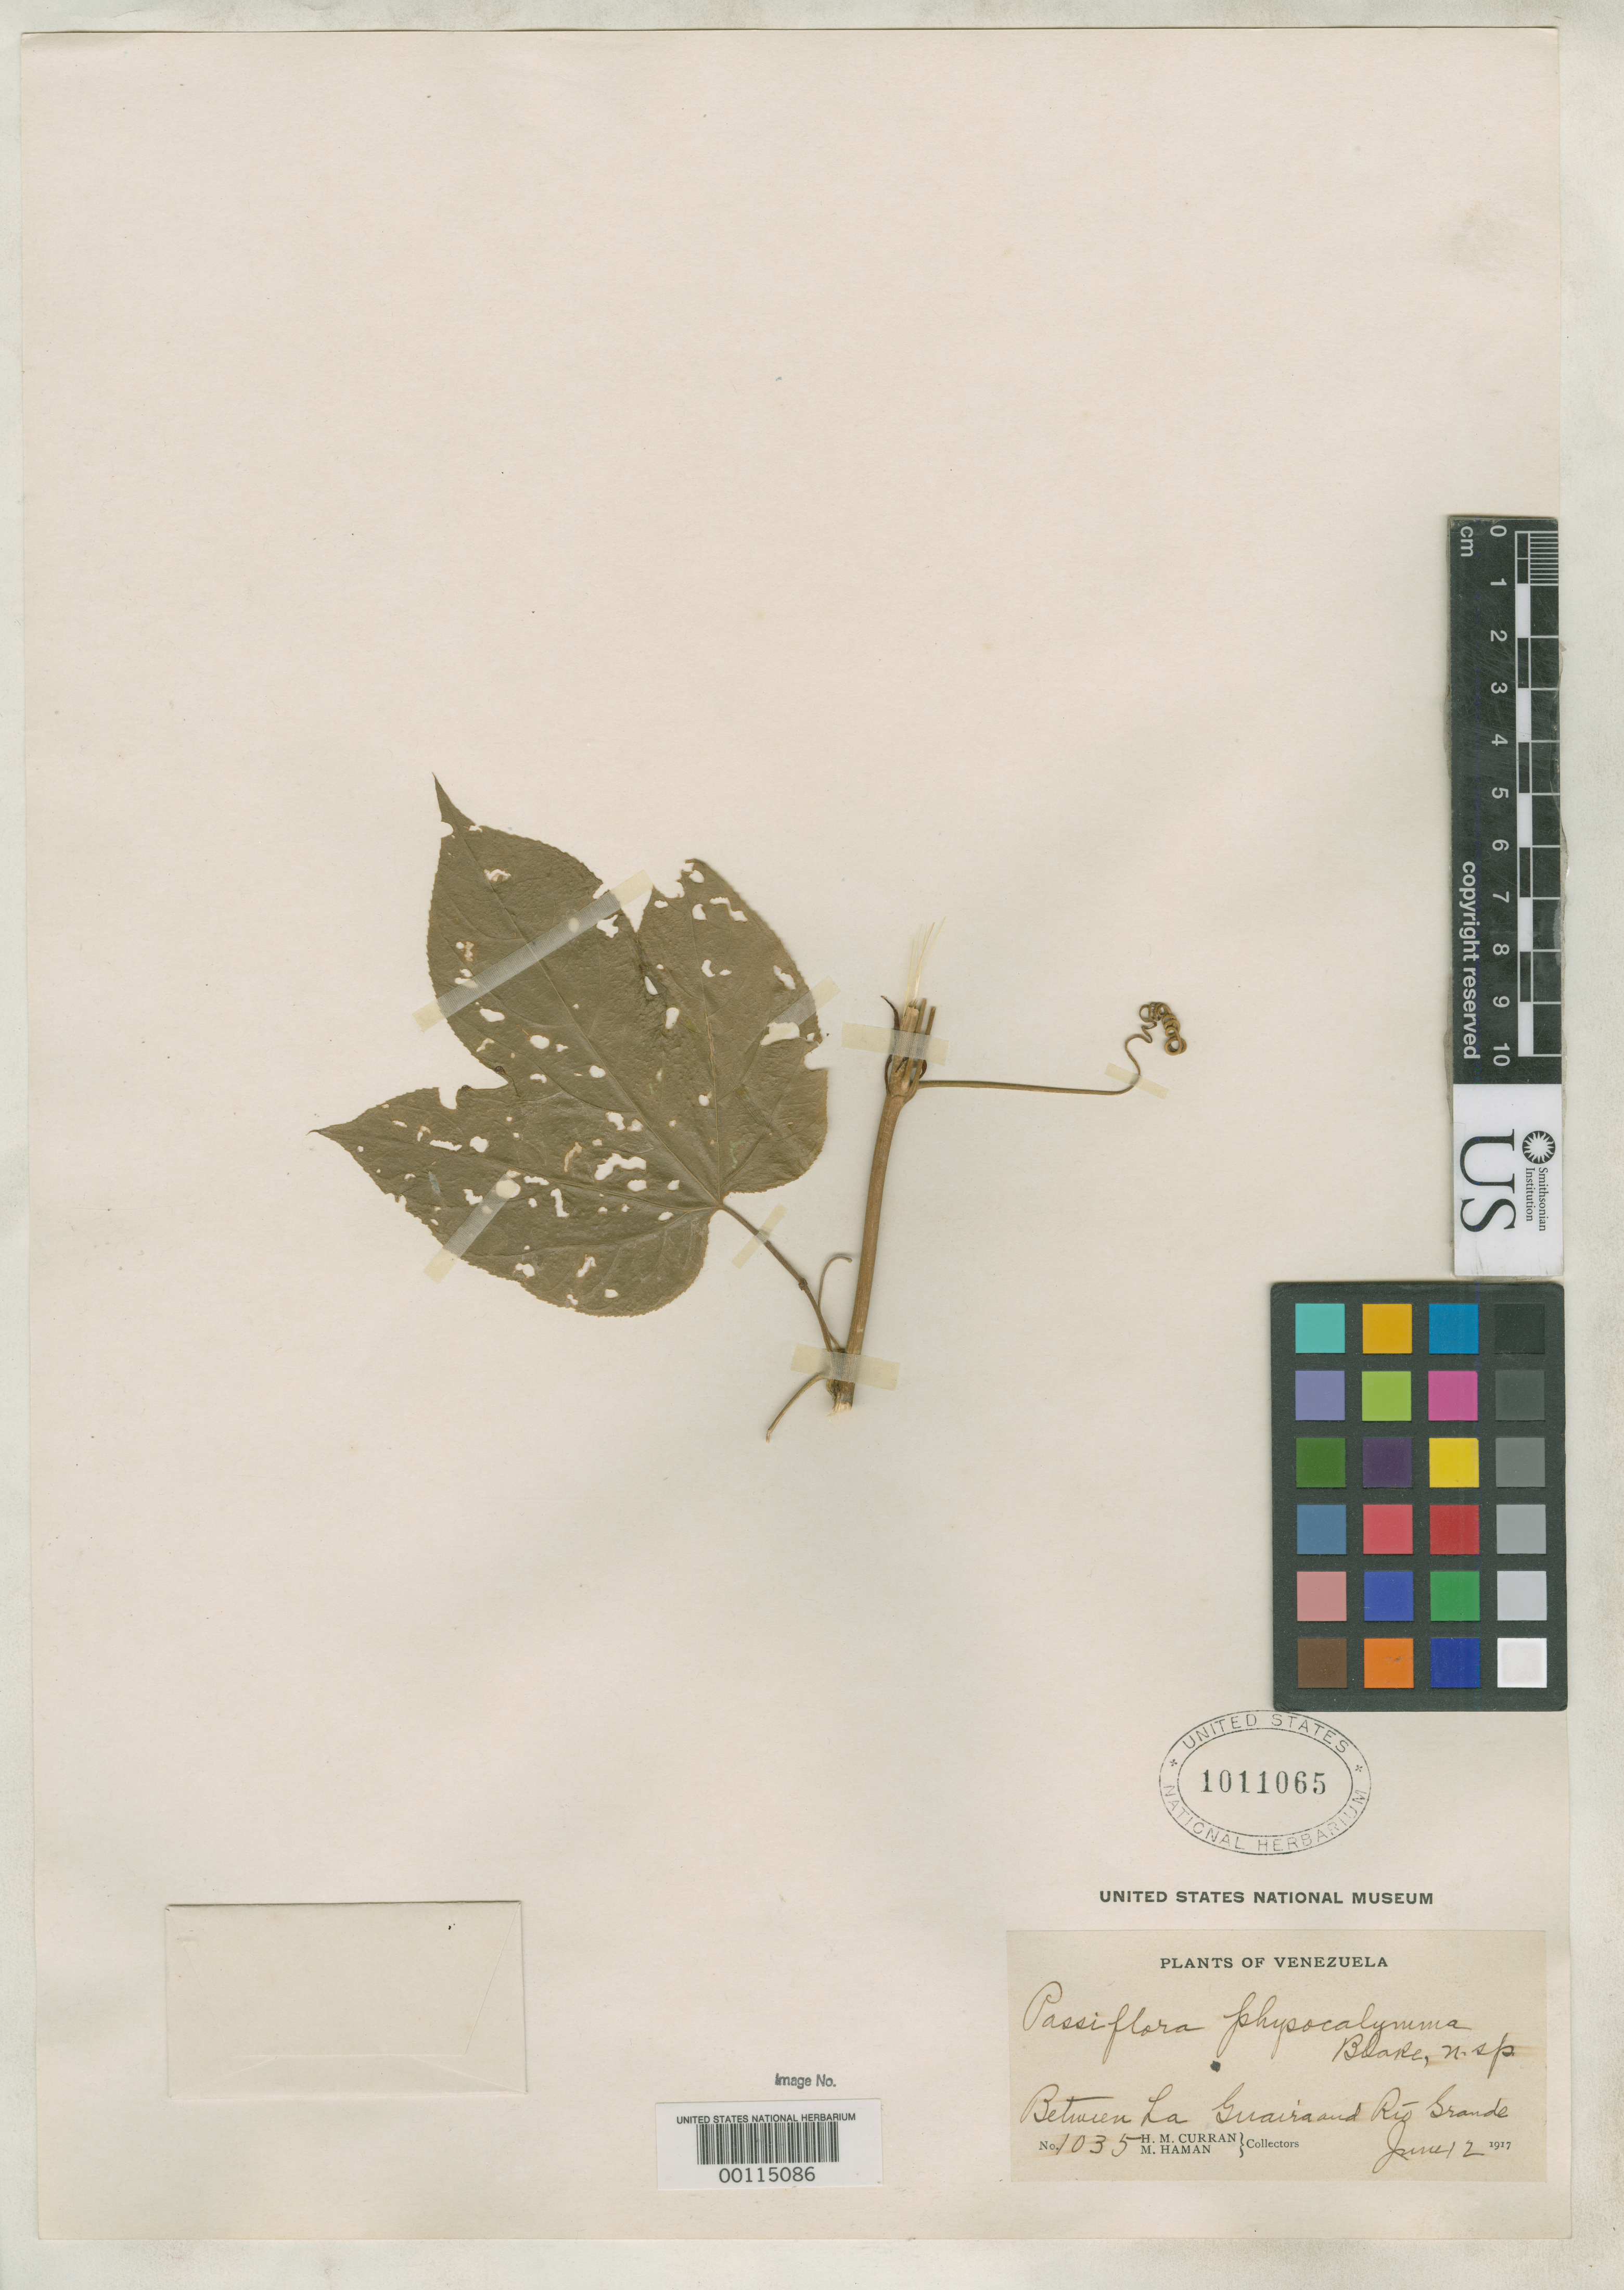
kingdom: Plantae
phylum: Tracheophyta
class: Magnoliopsida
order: Malpighiales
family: Passifloraceae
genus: Passiflora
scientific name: Passiflora physocalymma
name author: S.F. Blake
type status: Type Fragment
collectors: H. M. Curran & M. Haman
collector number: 1035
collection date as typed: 12 Jun 1917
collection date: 1917-06-12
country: Venezuela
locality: Between La Guaira and Rio Grande.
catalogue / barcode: US 1011065